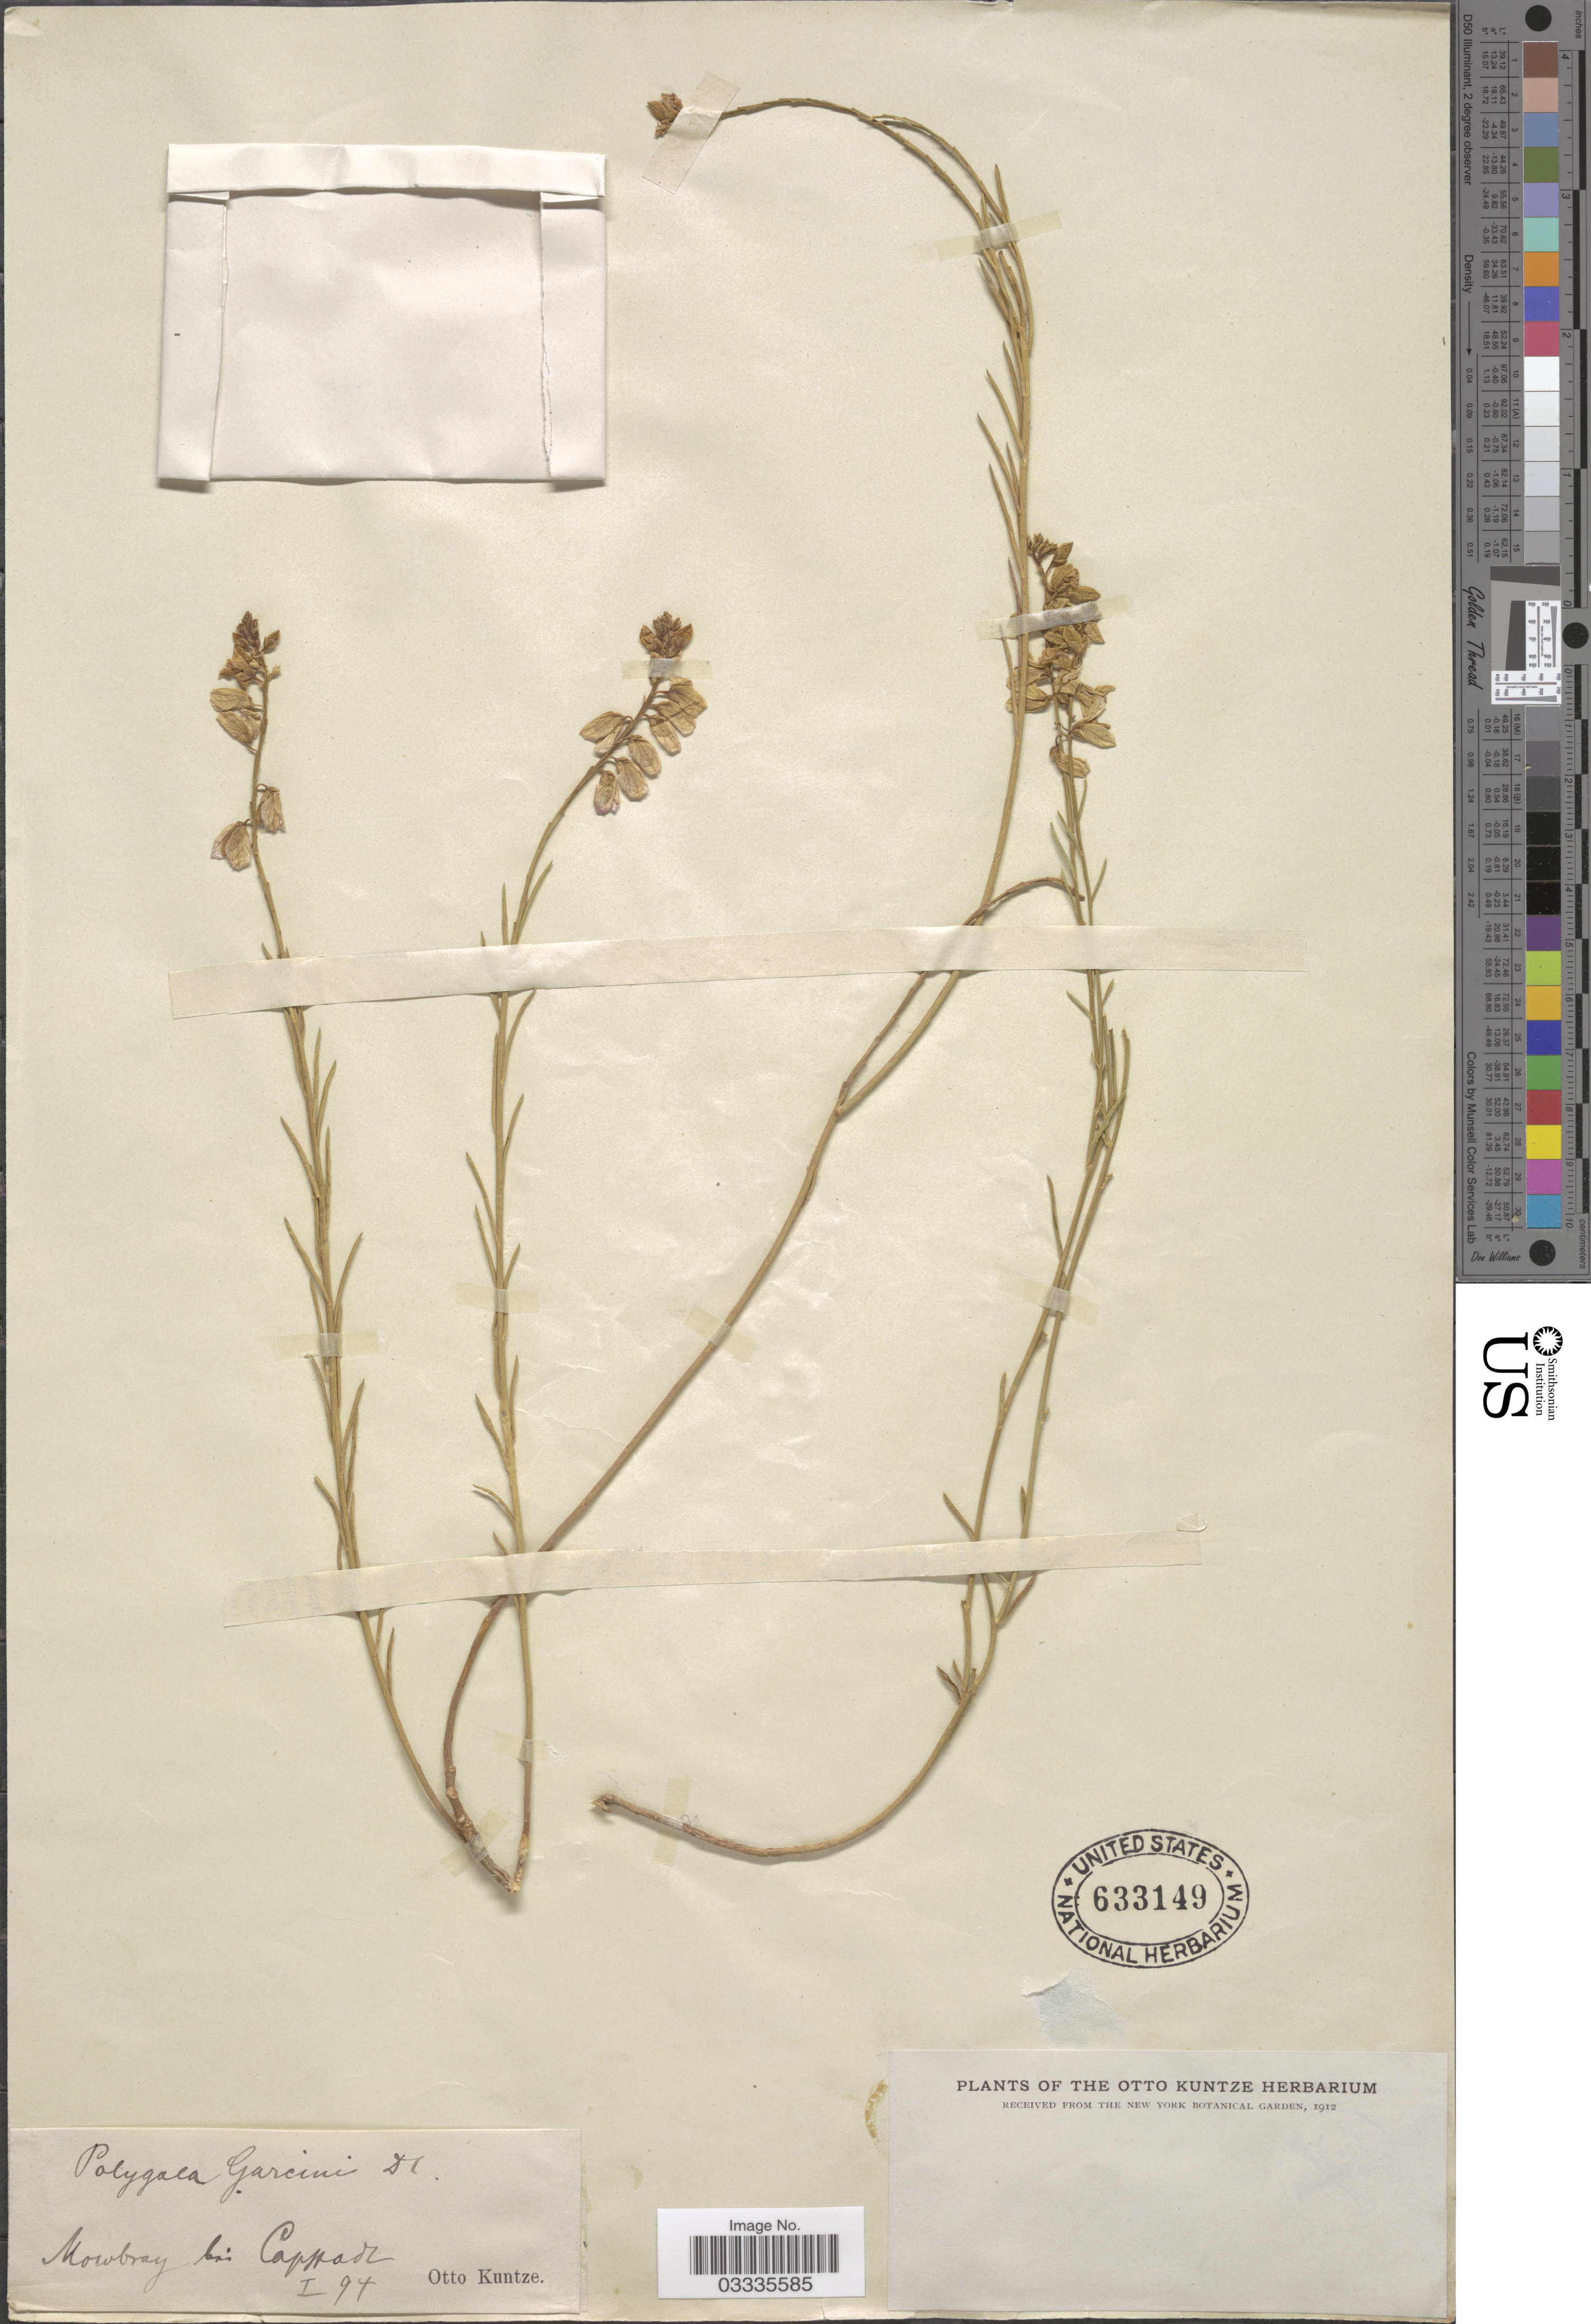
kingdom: Plantae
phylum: Tracheophyta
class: Magnoliopsida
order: Fabales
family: Polygalaceae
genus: Polygala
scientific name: Polygala garcini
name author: DC.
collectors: C.E.O. Kuntze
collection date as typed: Transcribed d/m/y: /1/94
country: South Africa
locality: Mowbray bei Capstadt.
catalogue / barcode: US 633149